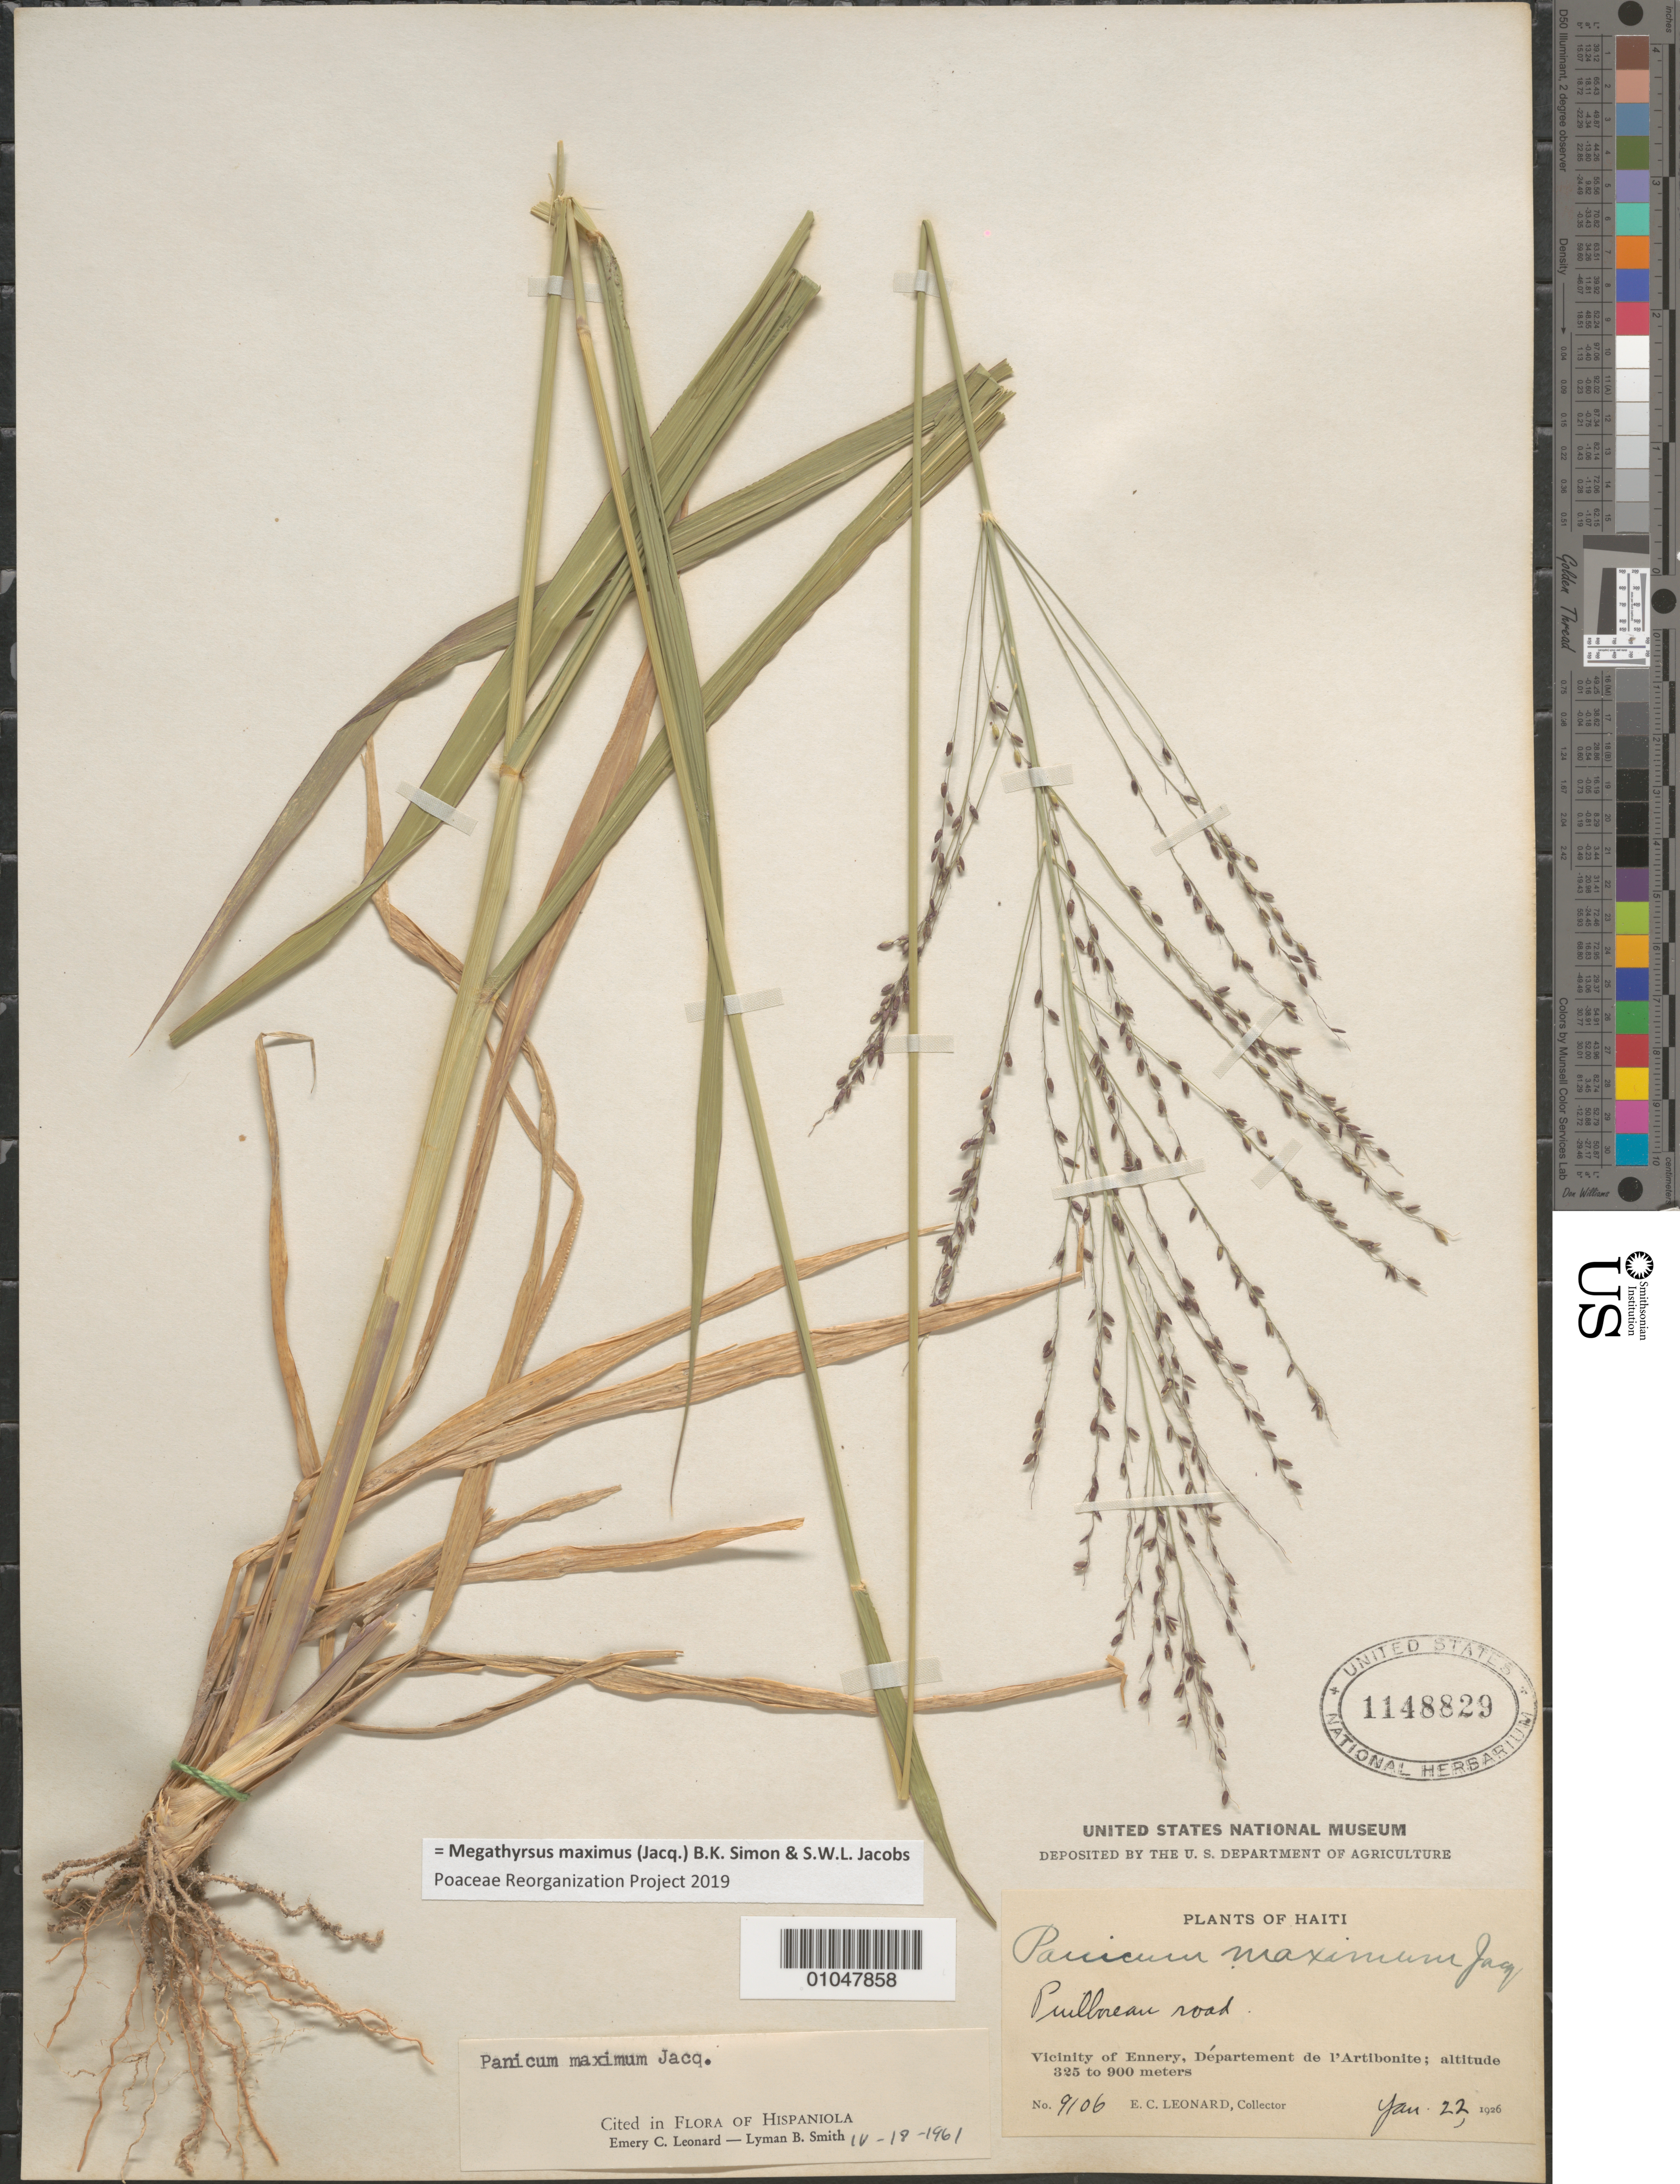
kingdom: Plantae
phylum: Tracheophyta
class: Liliopsida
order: Poales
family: Poaceae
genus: Panicum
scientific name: Panicum maximum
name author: Jacq.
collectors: E. C. Leonard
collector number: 9106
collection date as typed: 22 Jan 1926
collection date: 1926-01-22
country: Haiti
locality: Vic of Ennery, Dept. de l'Artibonite, Puilboreau rd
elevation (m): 325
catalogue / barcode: US 1148829